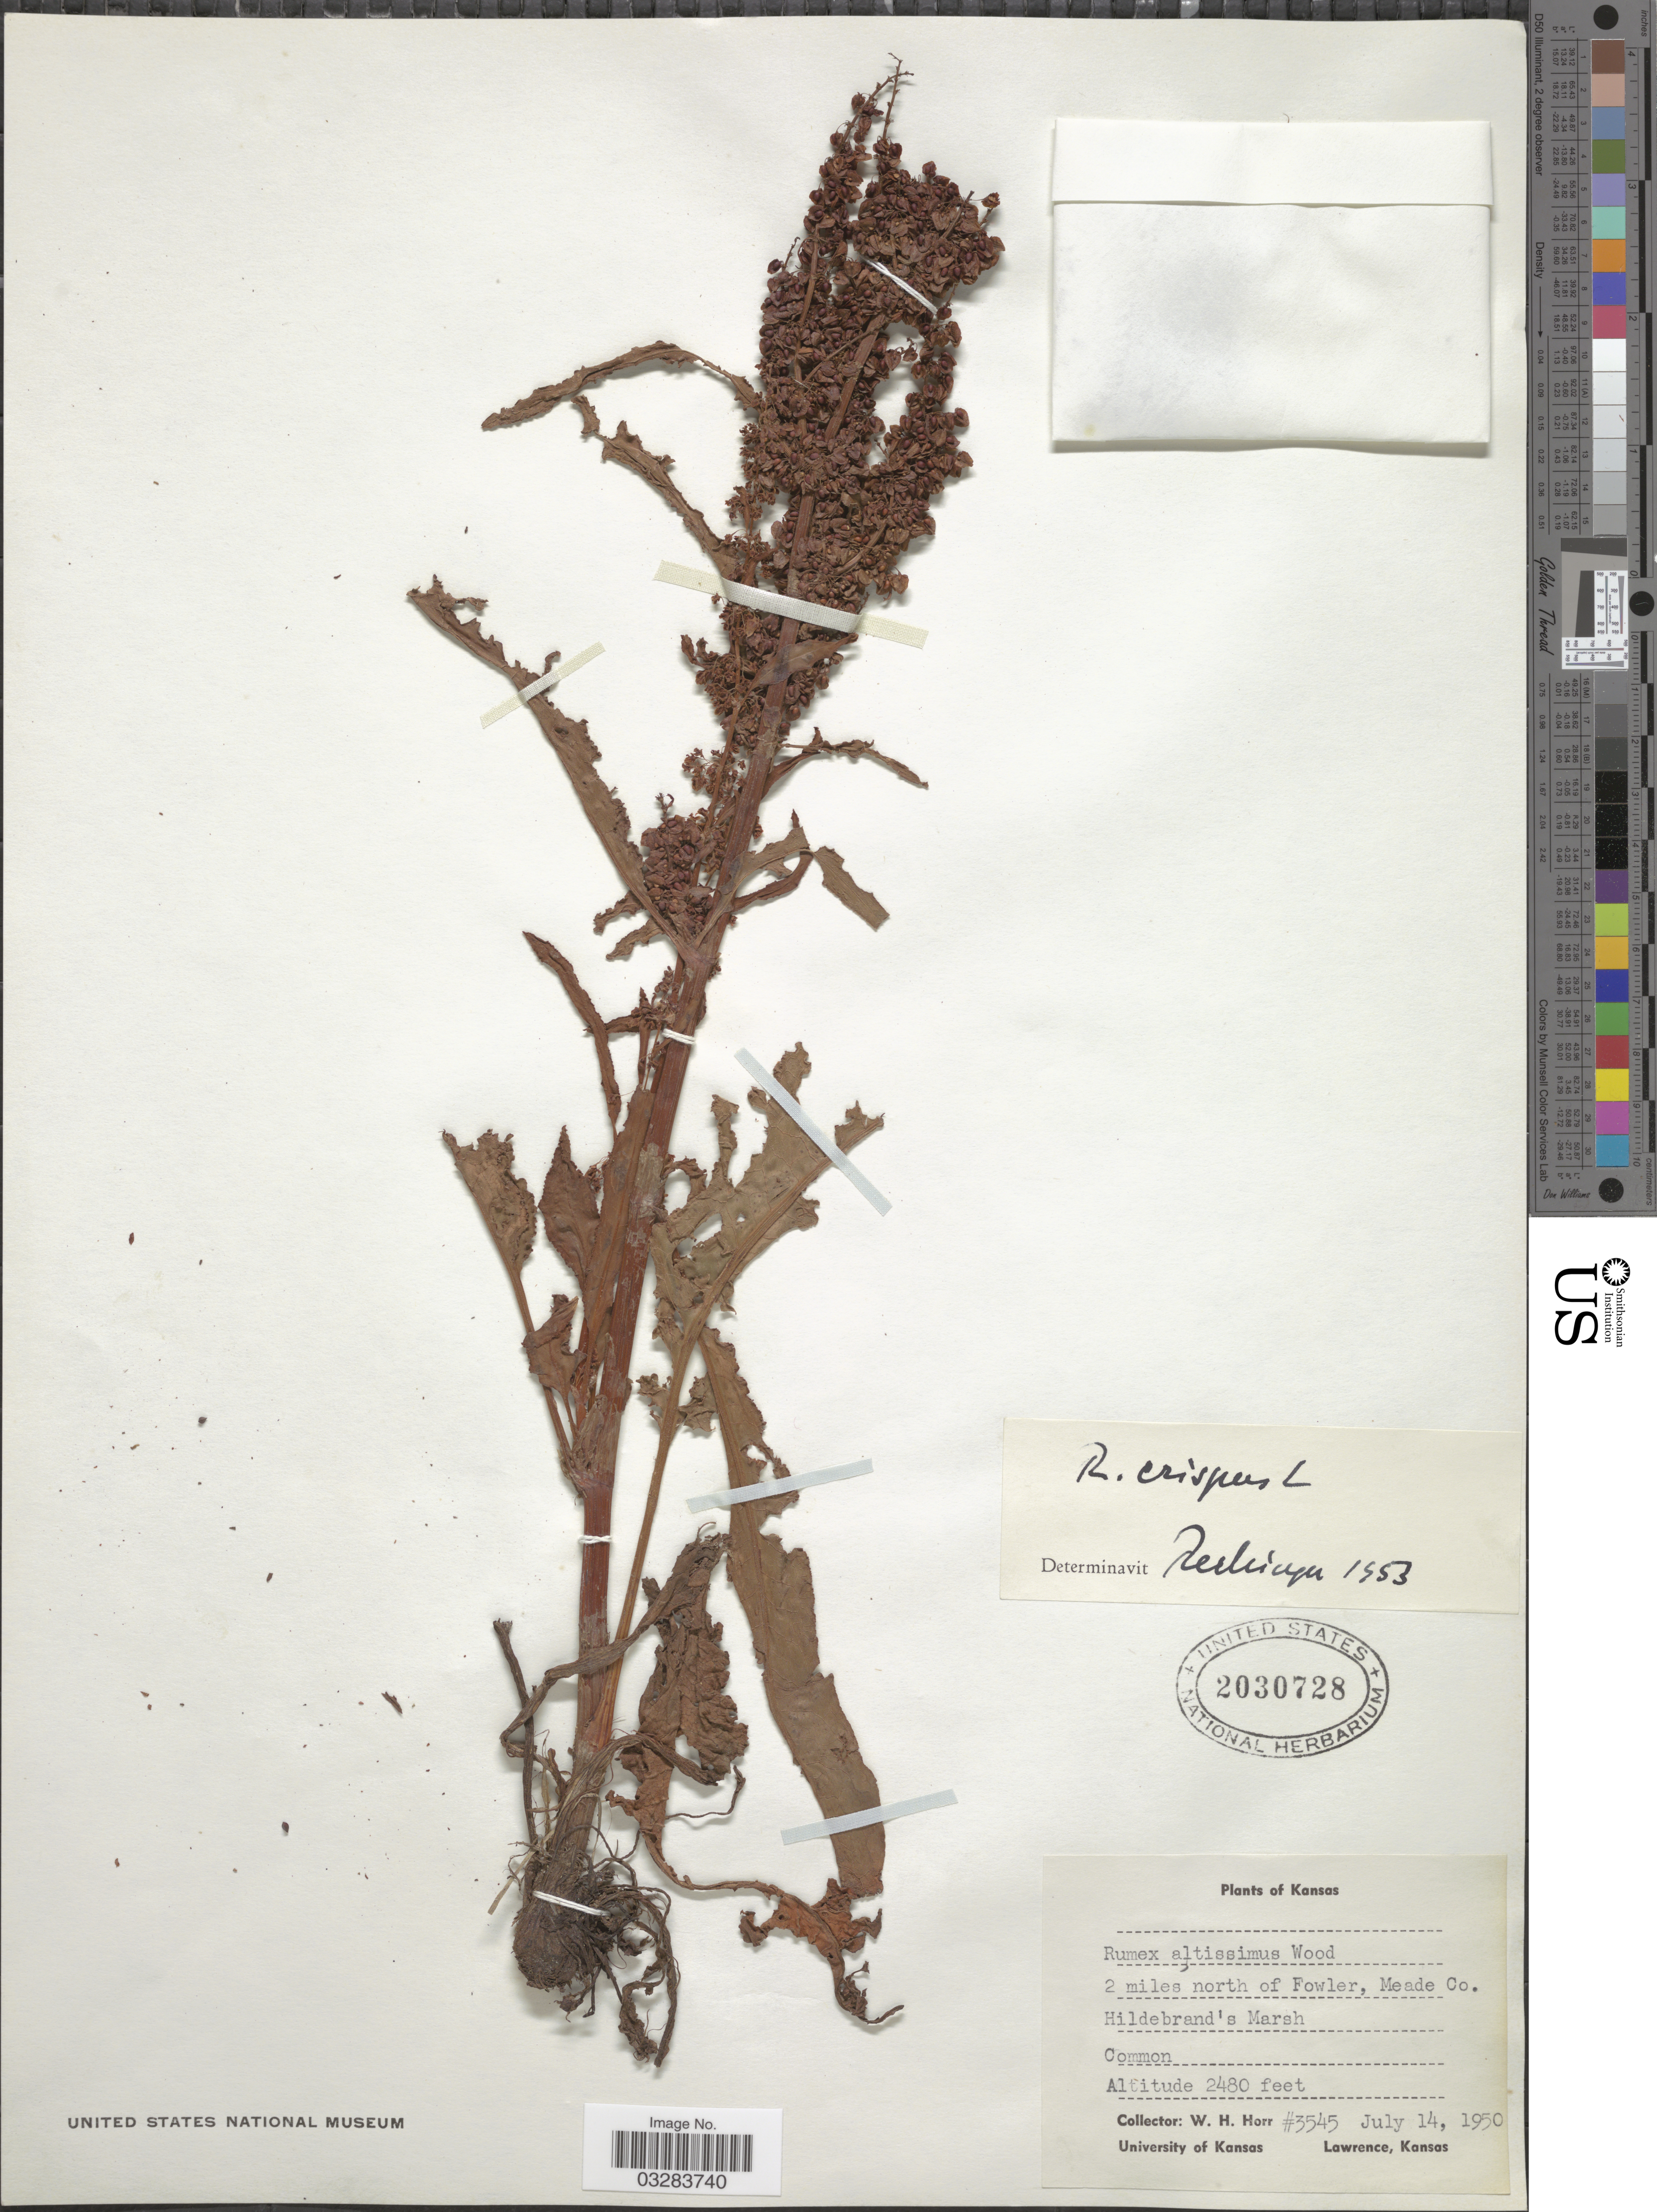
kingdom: Plantae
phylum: Tracheophyta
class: Magnoliopsida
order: Caryophyllales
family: Polygonaceae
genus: Rumex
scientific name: Rumex crispus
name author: L.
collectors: W. H. Horr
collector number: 3545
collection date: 1950-07-14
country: United States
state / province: Kansas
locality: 2 miles north of Fowler, Meade Co., Hildebrand's Marsh.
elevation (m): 756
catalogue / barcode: US 2030728